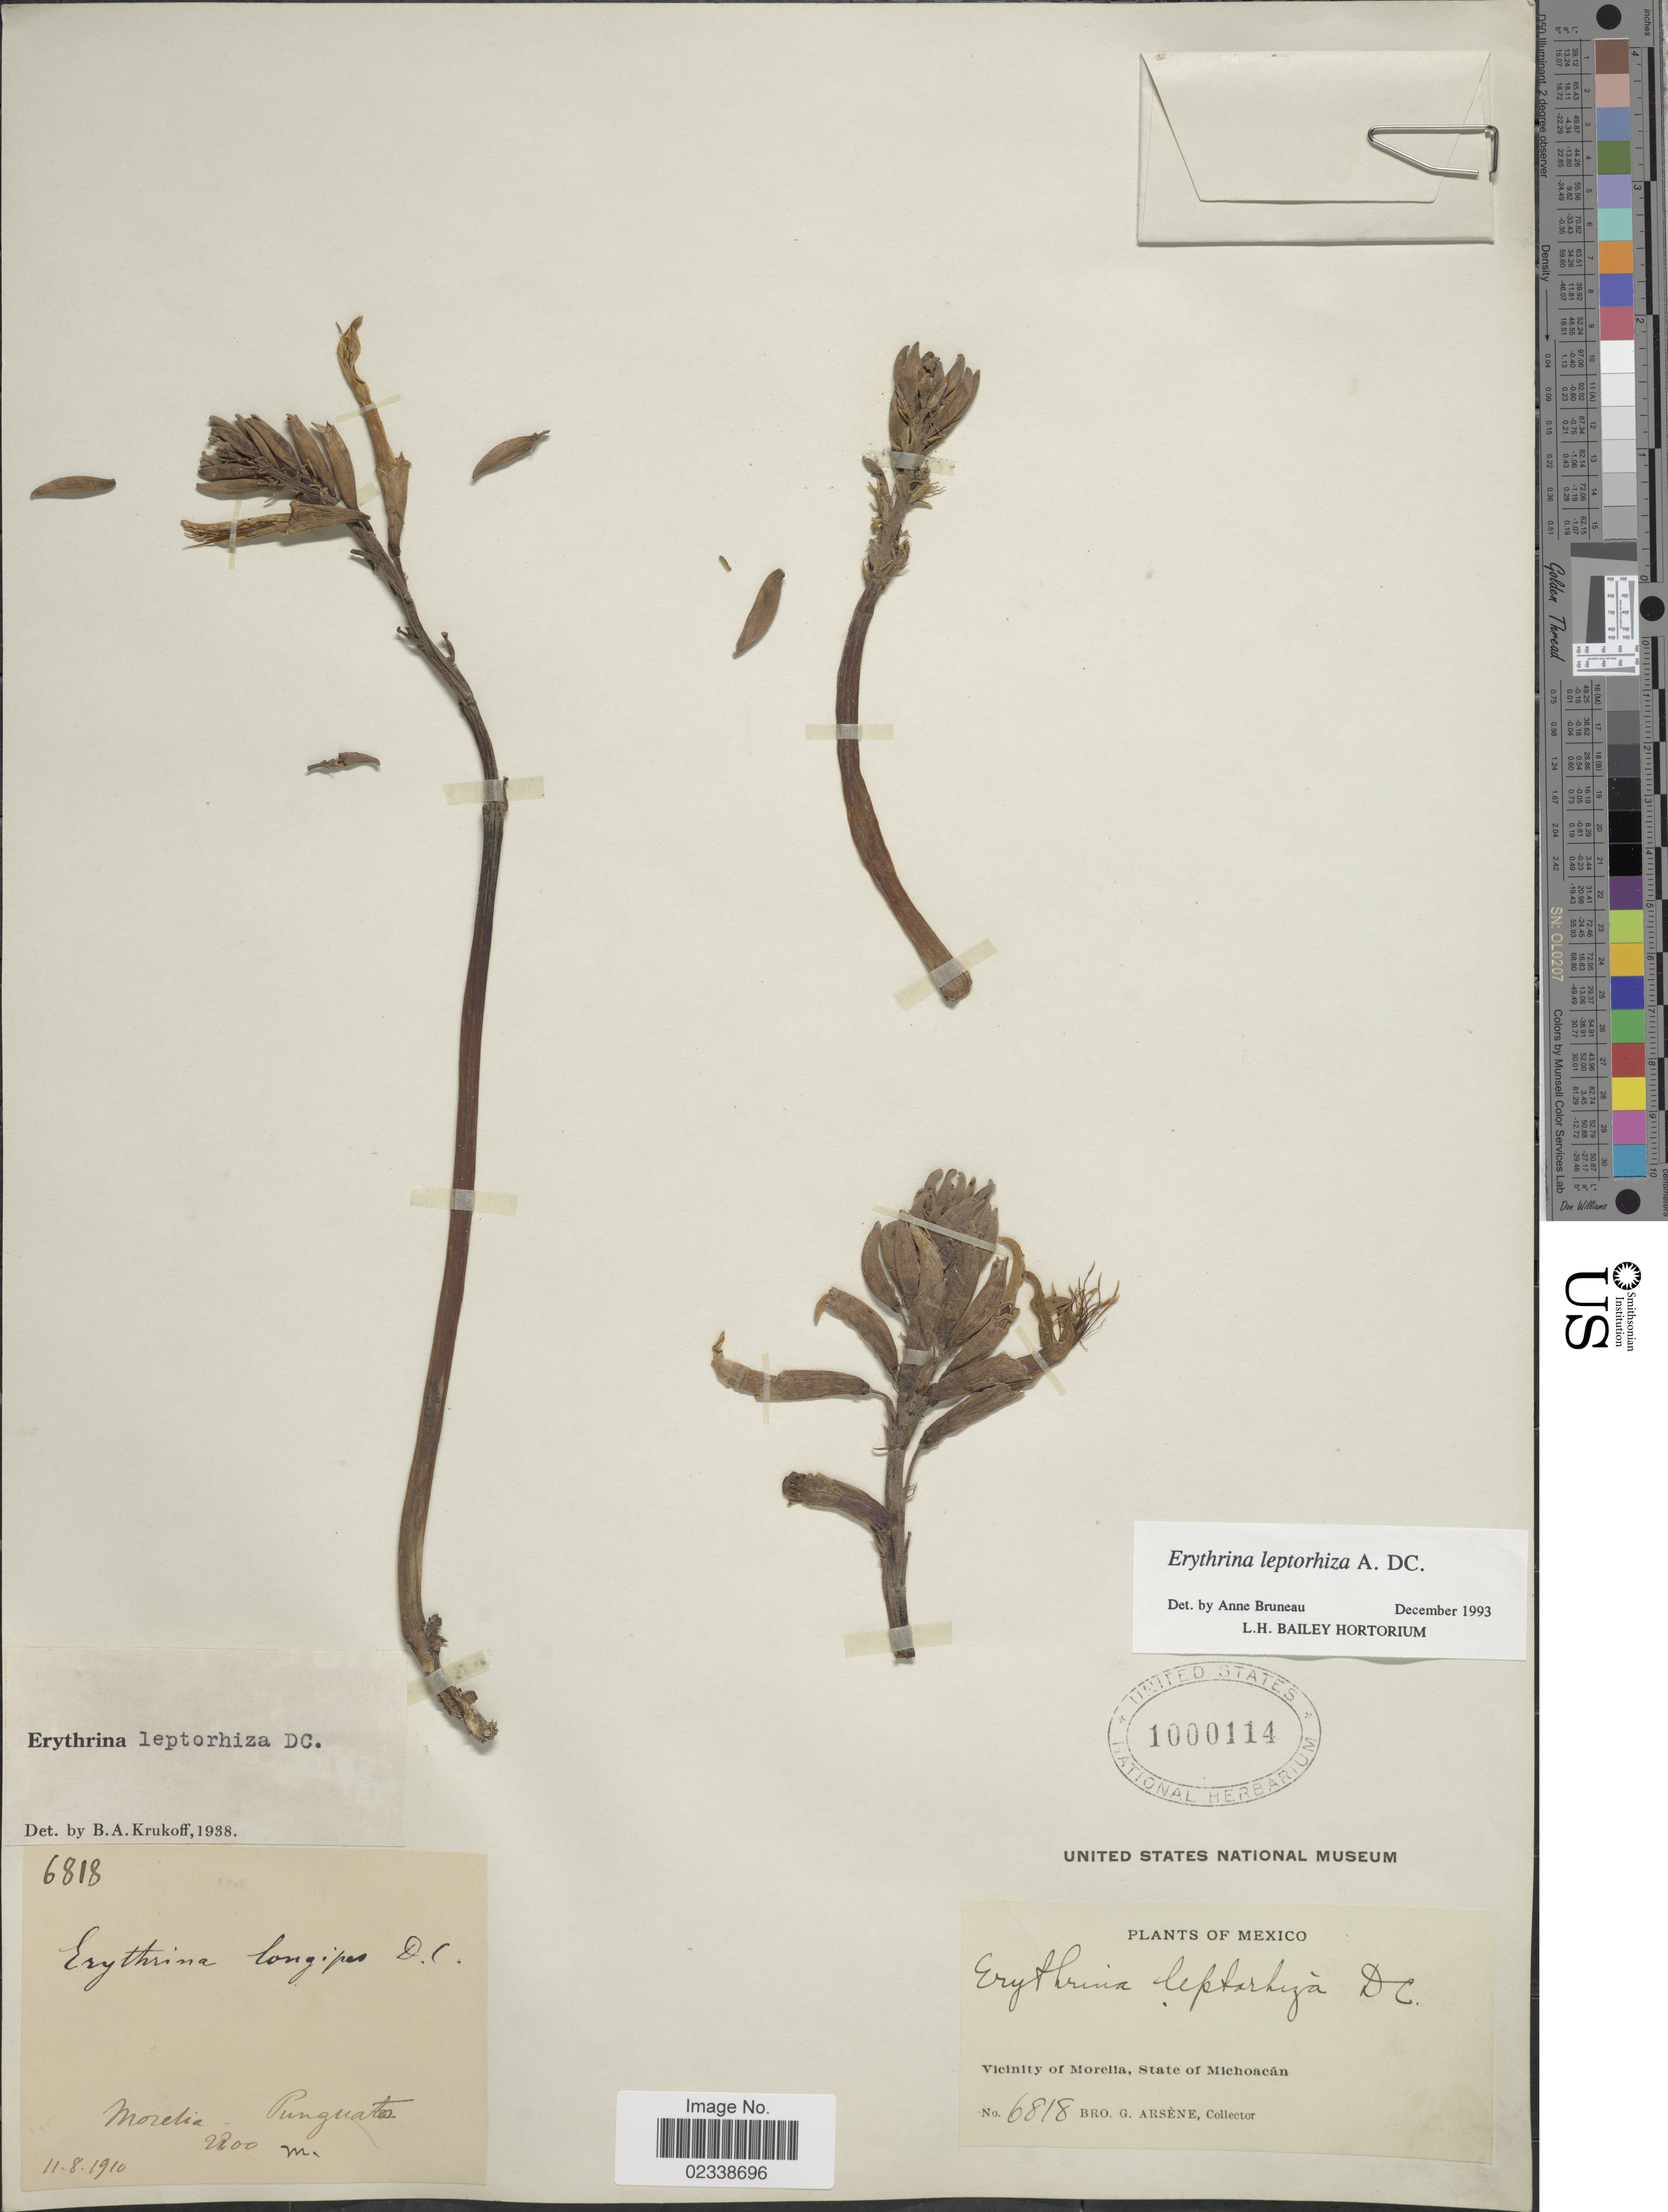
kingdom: Plantae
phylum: Tracheophyta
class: Magnoliopsida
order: Fabales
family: Fabaceae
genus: Erythrina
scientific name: Erythrina leptorhiza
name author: Moc. & Sessé ex DC.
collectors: Bro. G. Arsène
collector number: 6818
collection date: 1910-08-11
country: Mexico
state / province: Michoacán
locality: Vicinity of Morelia, Punguata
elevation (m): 2200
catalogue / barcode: US 1000114